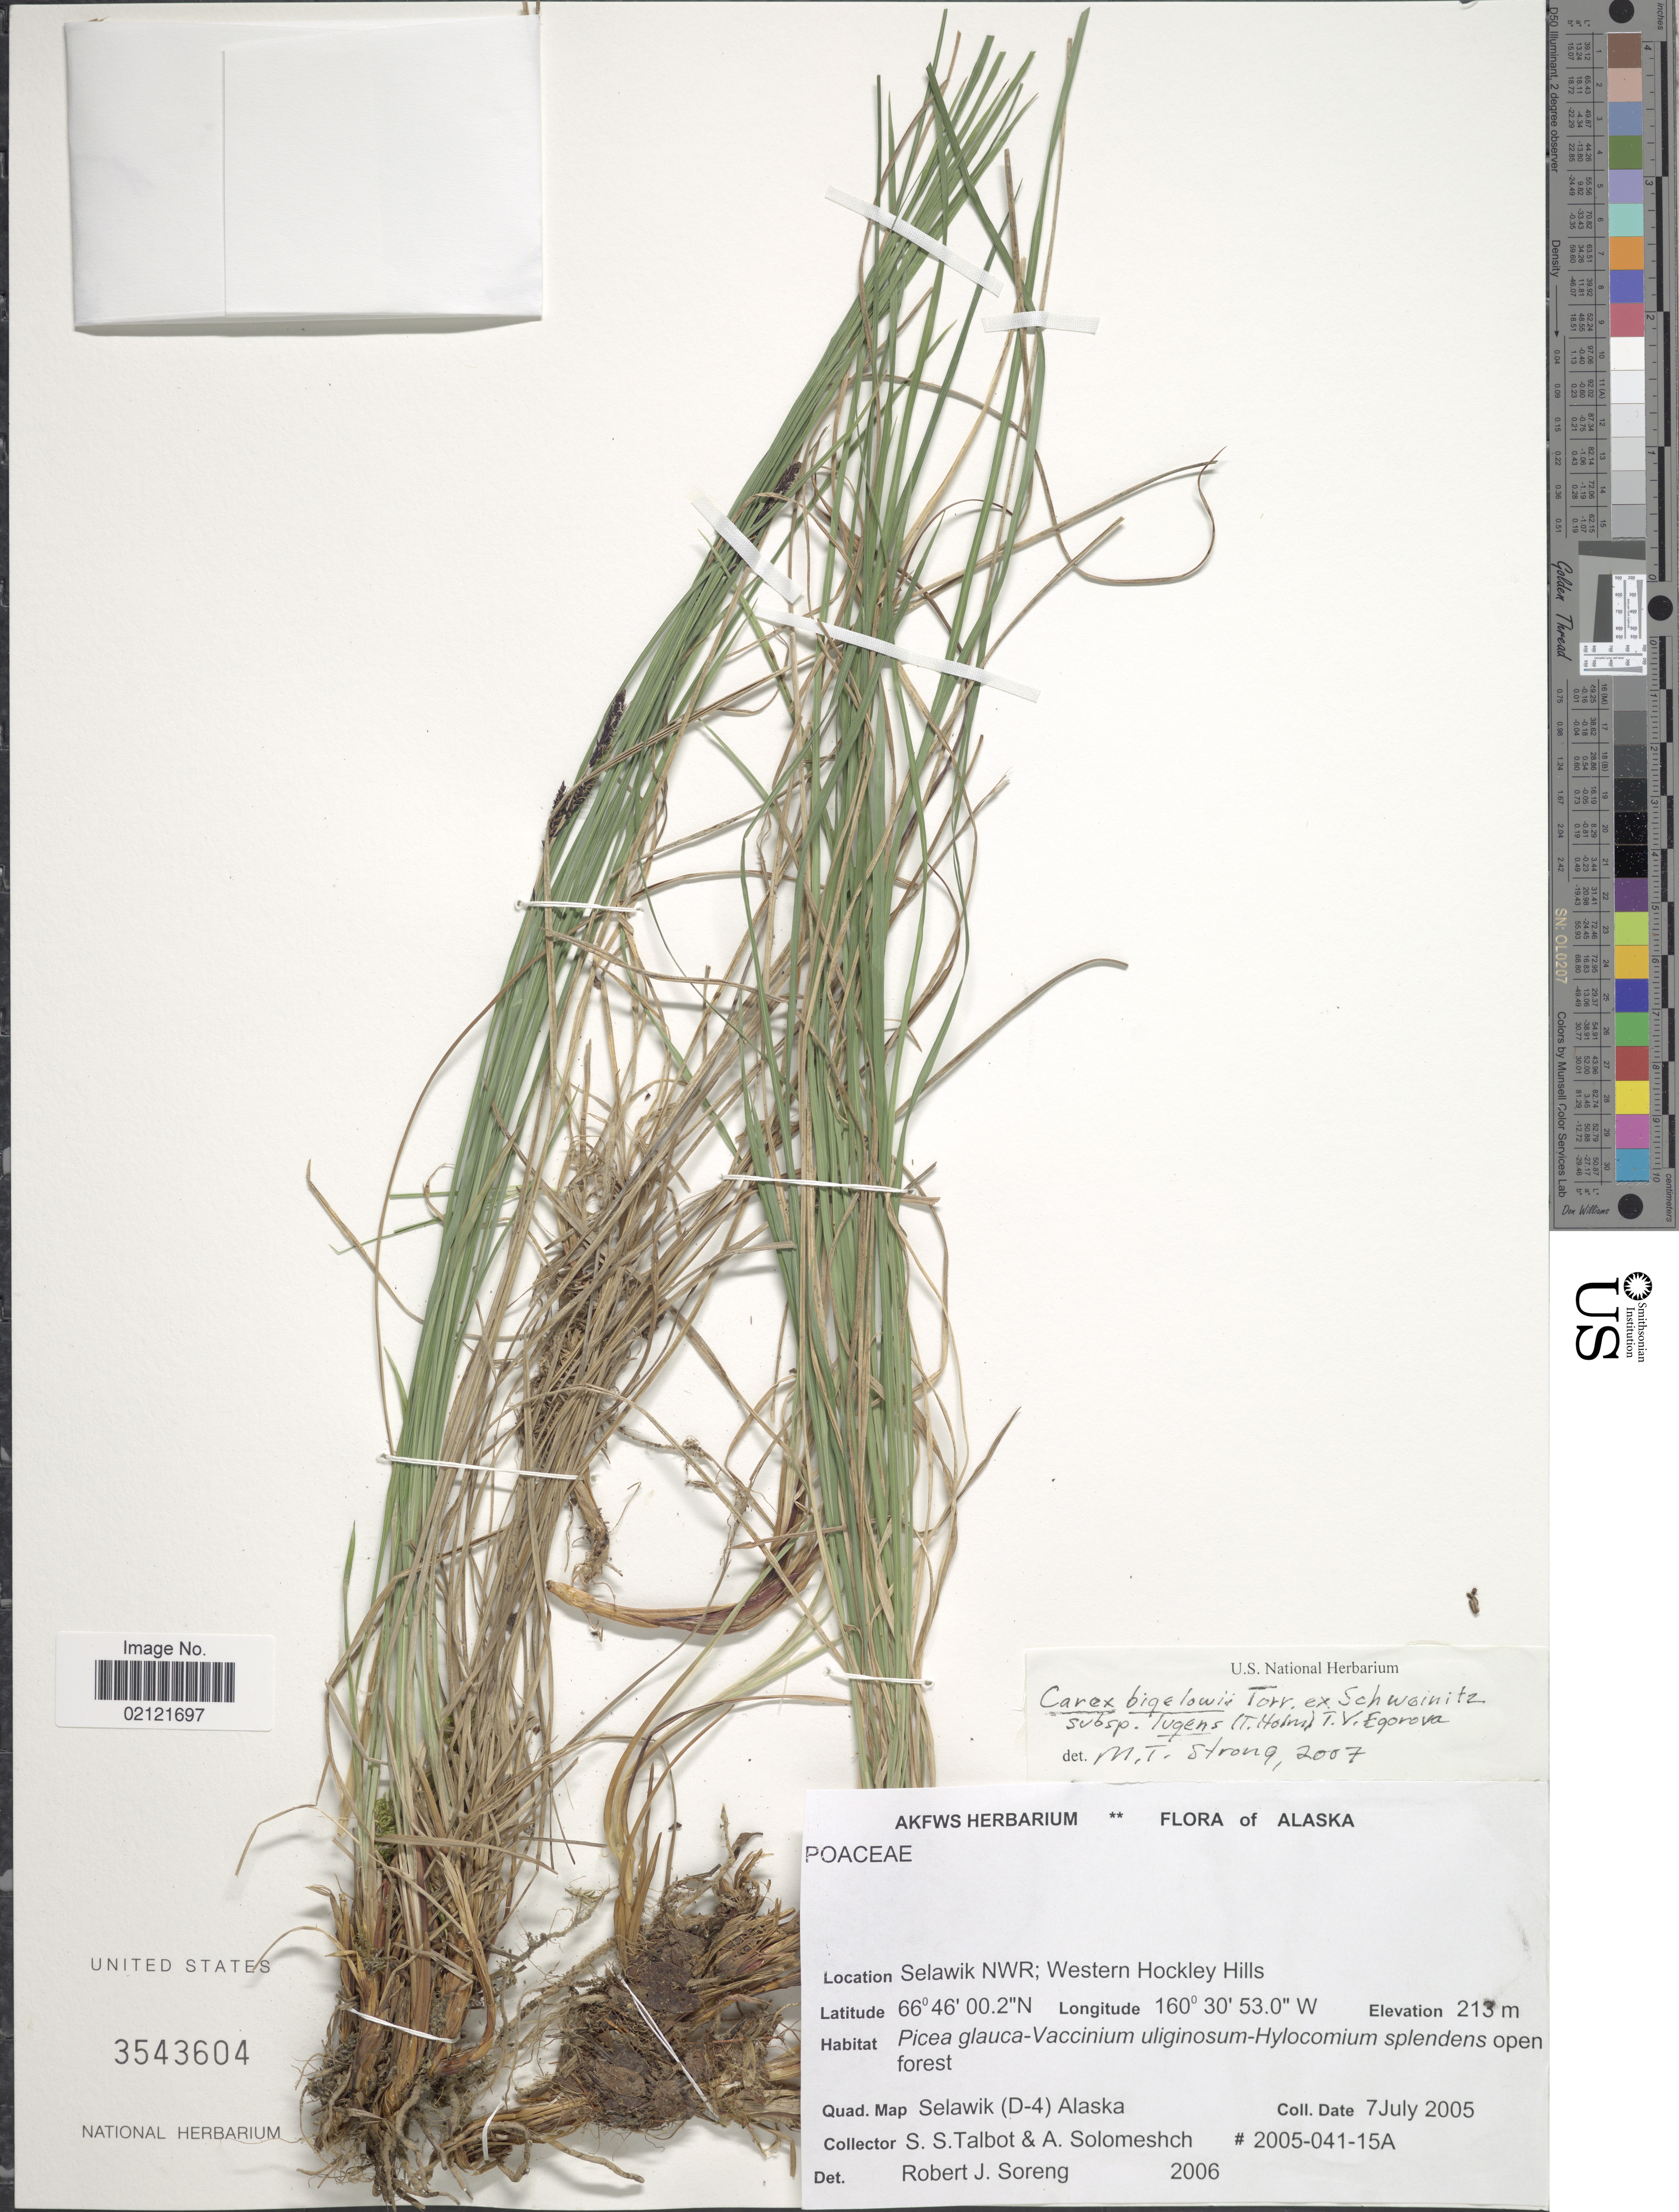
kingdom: Plantae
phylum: Tracheophyta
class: Liliopsida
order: Poales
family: Cyperaceae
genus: Carex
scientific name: Carex bigelowii subsp. lugens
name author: (Holm) T.V. Egorova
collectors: S. S. Talbot & A. Solomeshch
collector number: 2005-041-15A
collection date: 2005-07-07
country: United States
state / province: Alaska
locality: Selawik NWR; Western Hockley Hills, Selawik (D-4) Alaska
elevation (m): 213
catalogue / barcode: US 3543604